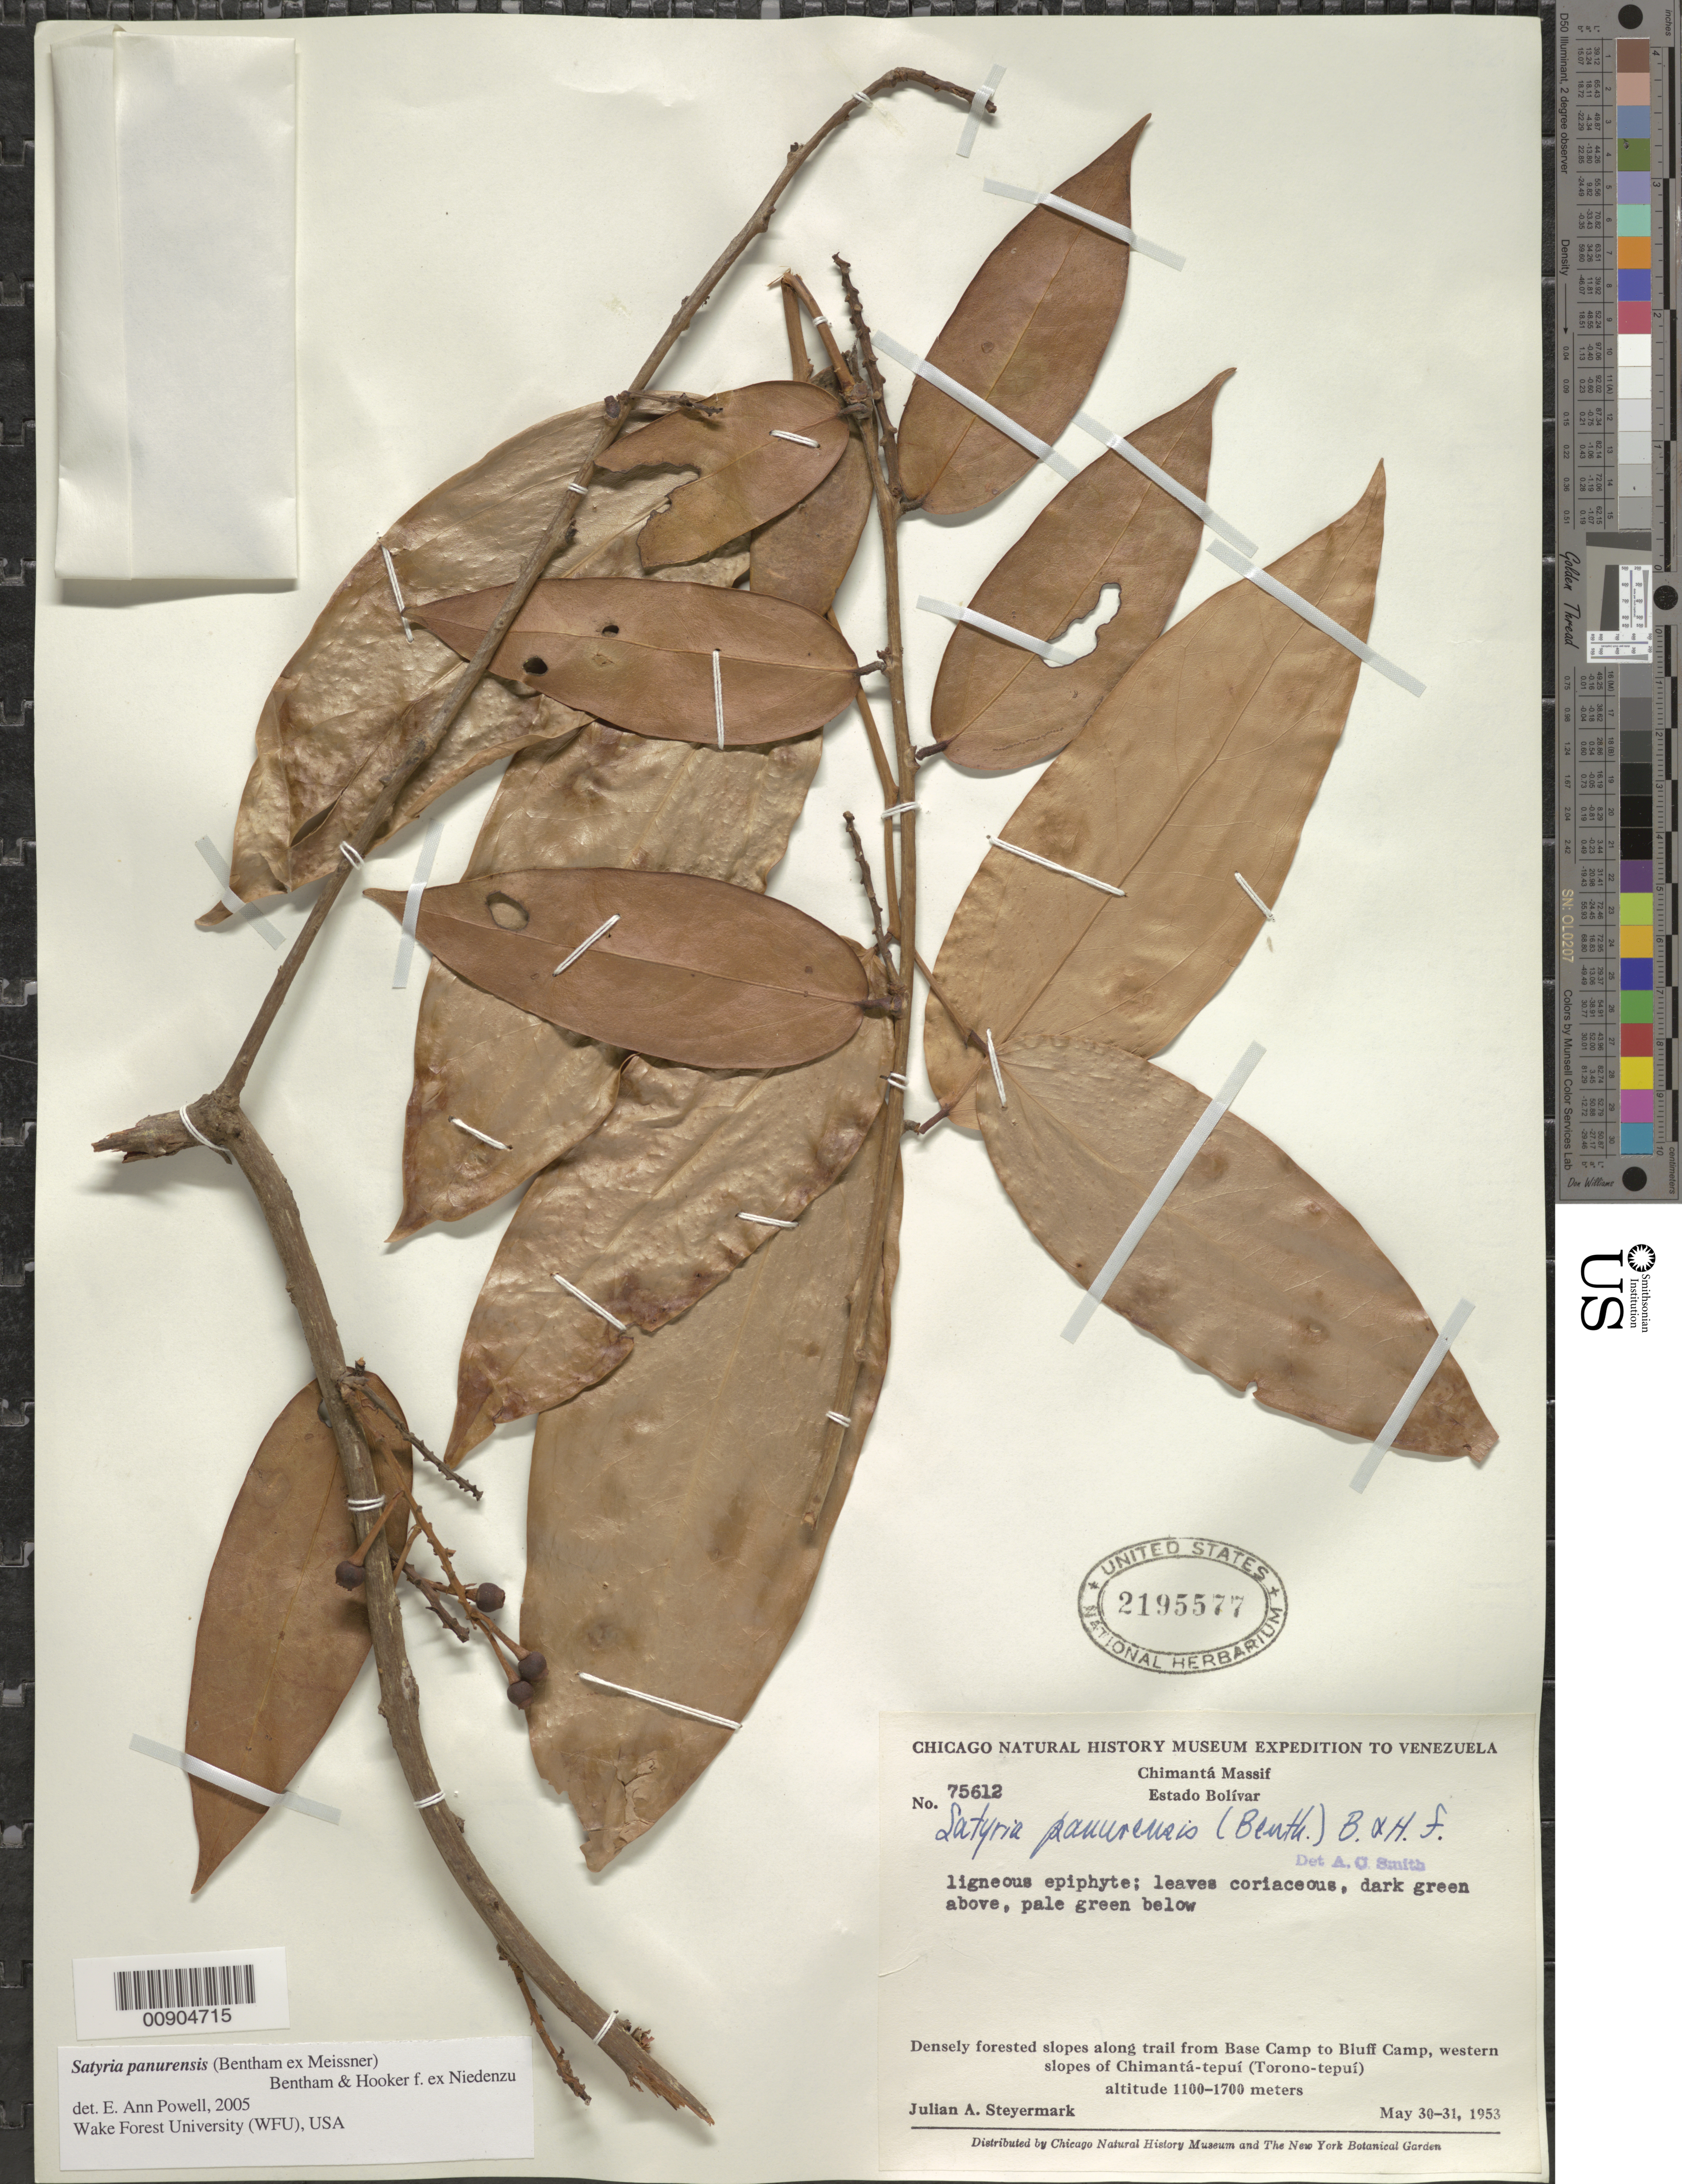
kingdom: Plantae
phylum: Tracheophyta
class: Magnoliopsida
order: Ericales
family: Ericaceae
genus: Satyria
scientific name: Satyria panurensis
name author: (Benth. ex Meisn.) Benth. & Hook. f. ex Nied.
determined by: Powell, E. A.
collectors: J. Steyermark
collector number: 75612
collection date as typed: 30-May-53 to 31-May-53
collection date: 1953-05-30/1953-05-31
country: Venezuela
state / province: Bolívar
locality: Chimantá-tepuí (Torono-tepuí), from Base Camp to Bluff Camp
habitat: Densely forested slopes along trail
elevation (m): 1100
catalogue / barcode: US 2195577